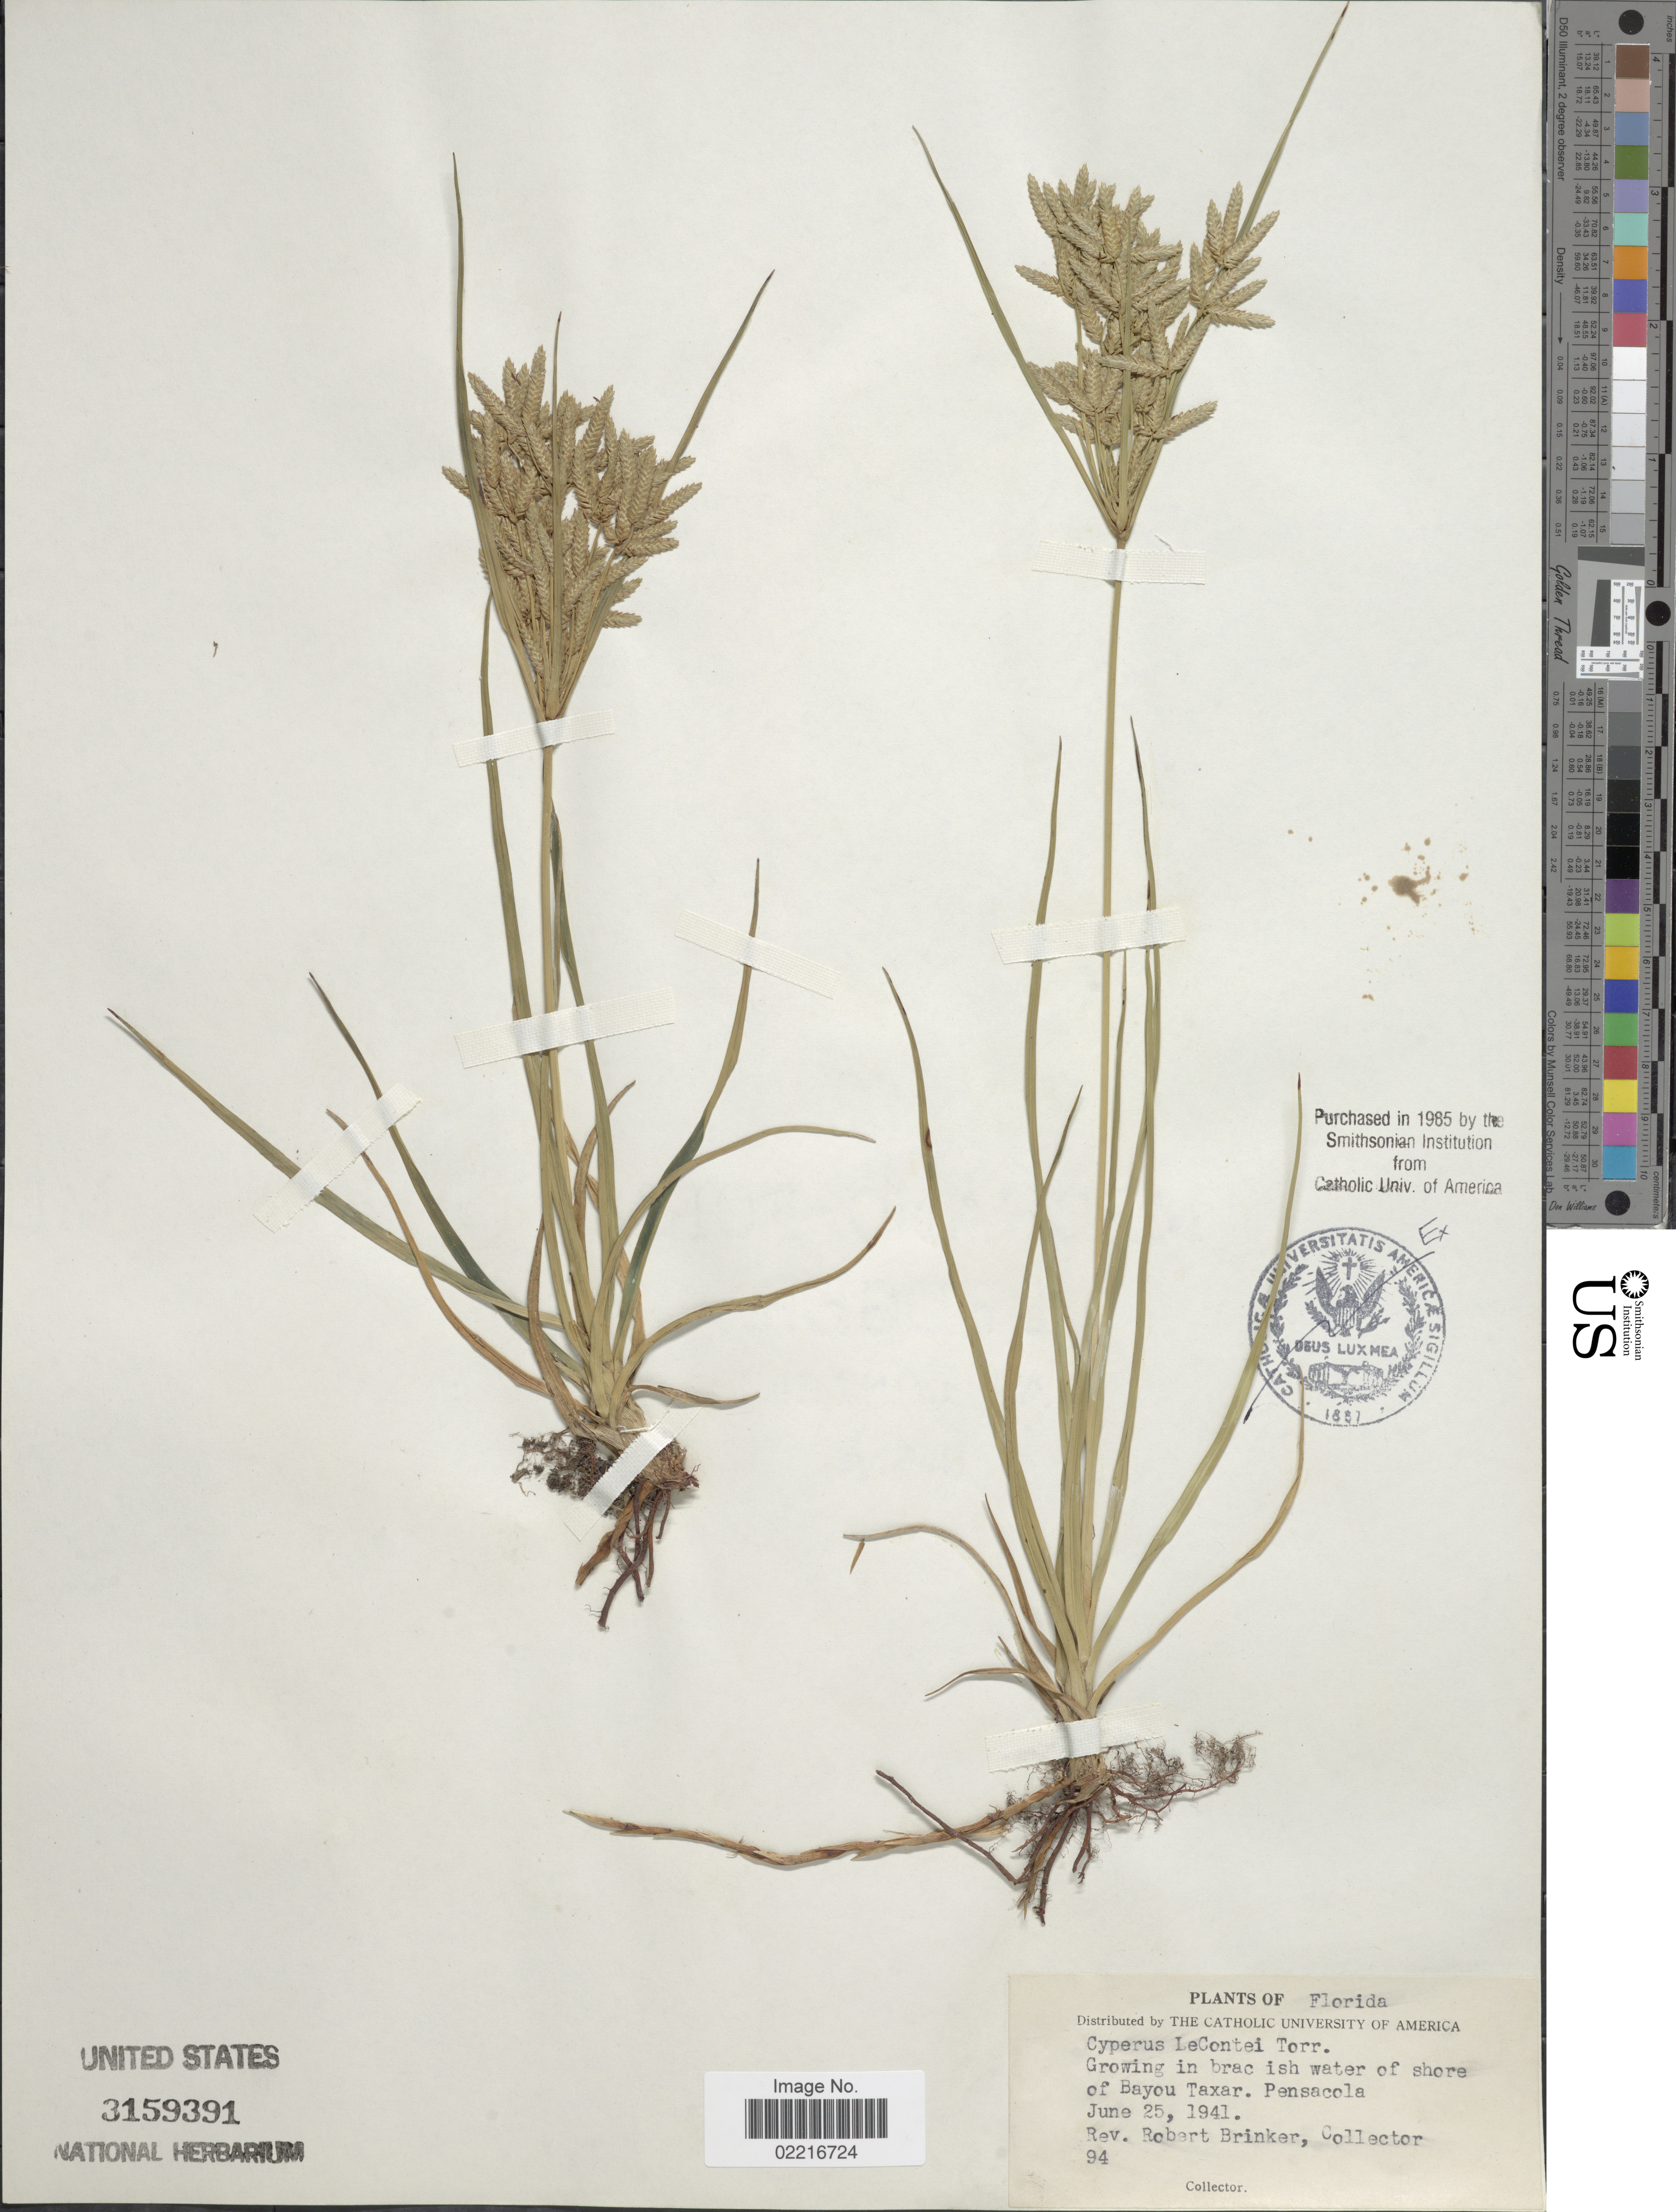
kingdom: Plantae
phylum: Tracheophyta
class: Liliopsida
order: Poales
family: Cyperaceae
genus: Cyperus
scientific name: Cyperus lecontei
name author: Torr. ex Steud.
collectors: R. Brinker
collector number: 94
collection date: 1941-06-25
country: United States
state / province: Florida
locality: Shore of Bayou Taxar. Pensacola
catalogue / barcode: US 3159391